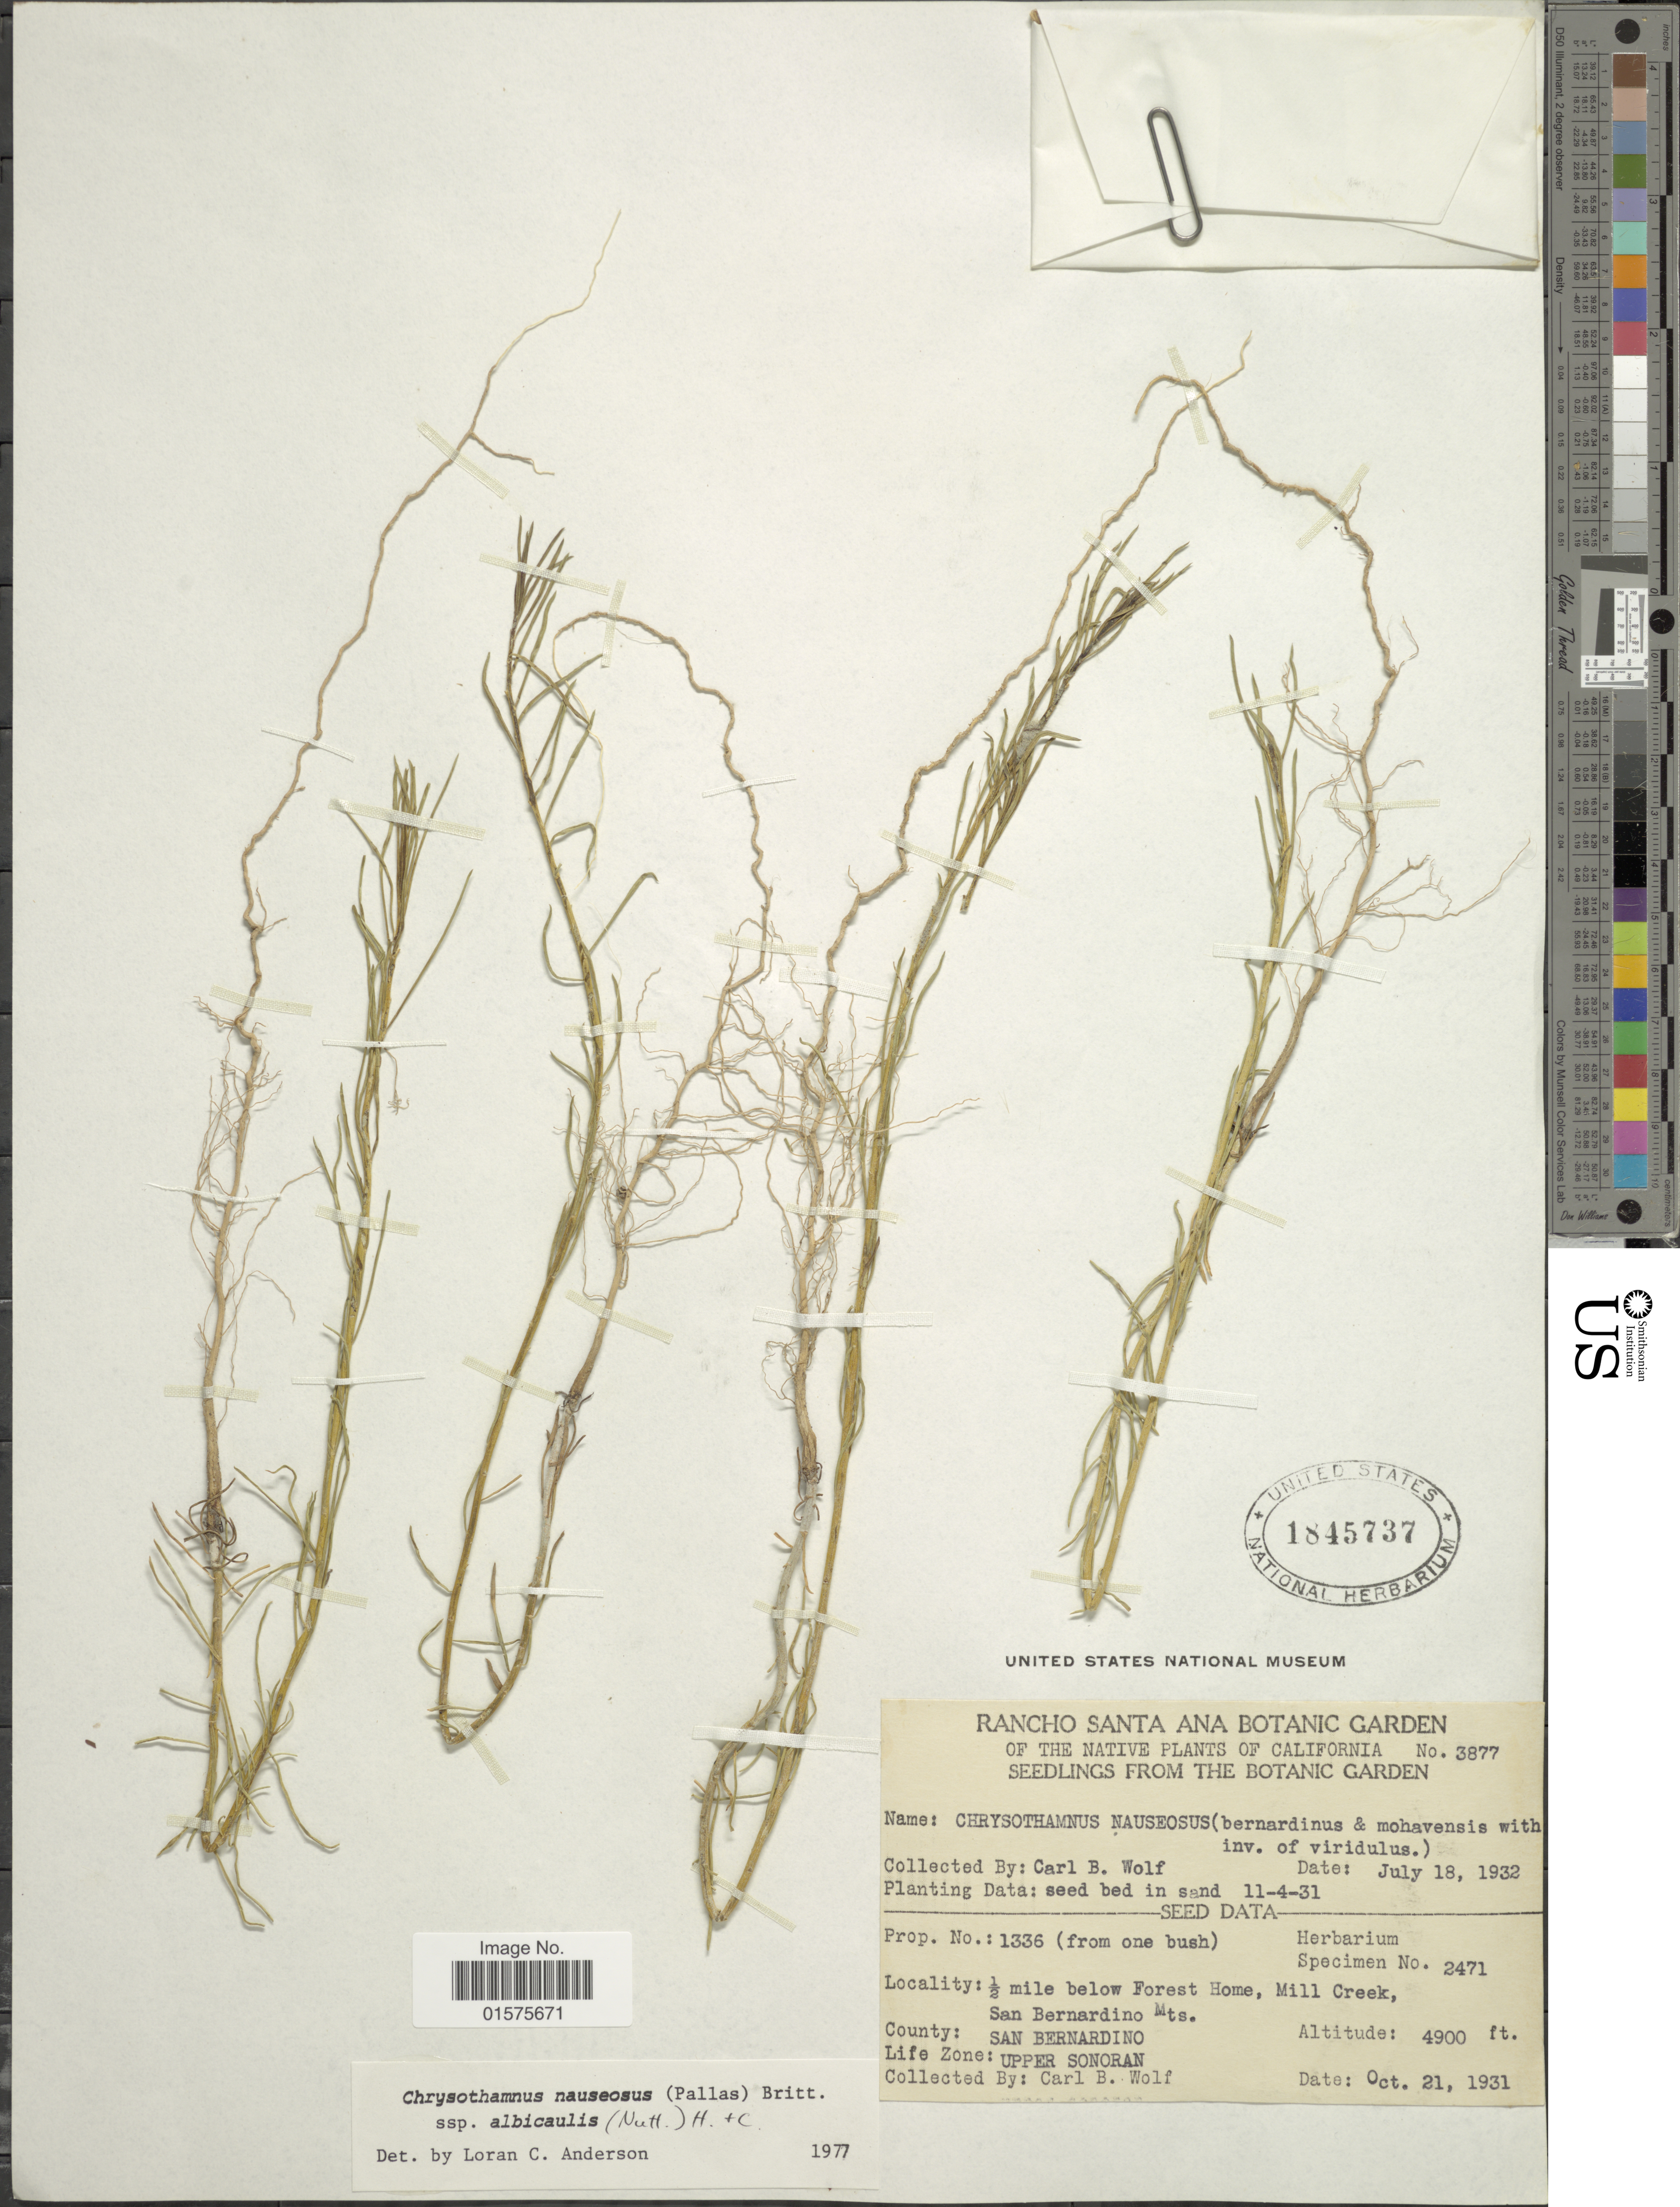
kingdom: Plantae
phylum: Tracheophyta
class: Magnoliopsida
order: Asterales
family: Asteraceae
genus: Ericameria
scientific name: Ericameria nauseosa var. speciosa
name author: (Nutt.) G.L. Nesom & G.I. Baird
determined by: Urbatsch, Lowell E., Curator (LSU), Louisiana State University (UNITED STATES)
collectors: C. B. Wolf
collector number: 3877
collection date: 1932-07-18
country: United States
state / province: California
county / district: Orange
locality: Rancho Santa Ana Botanic Garden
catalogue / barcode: US 1845737